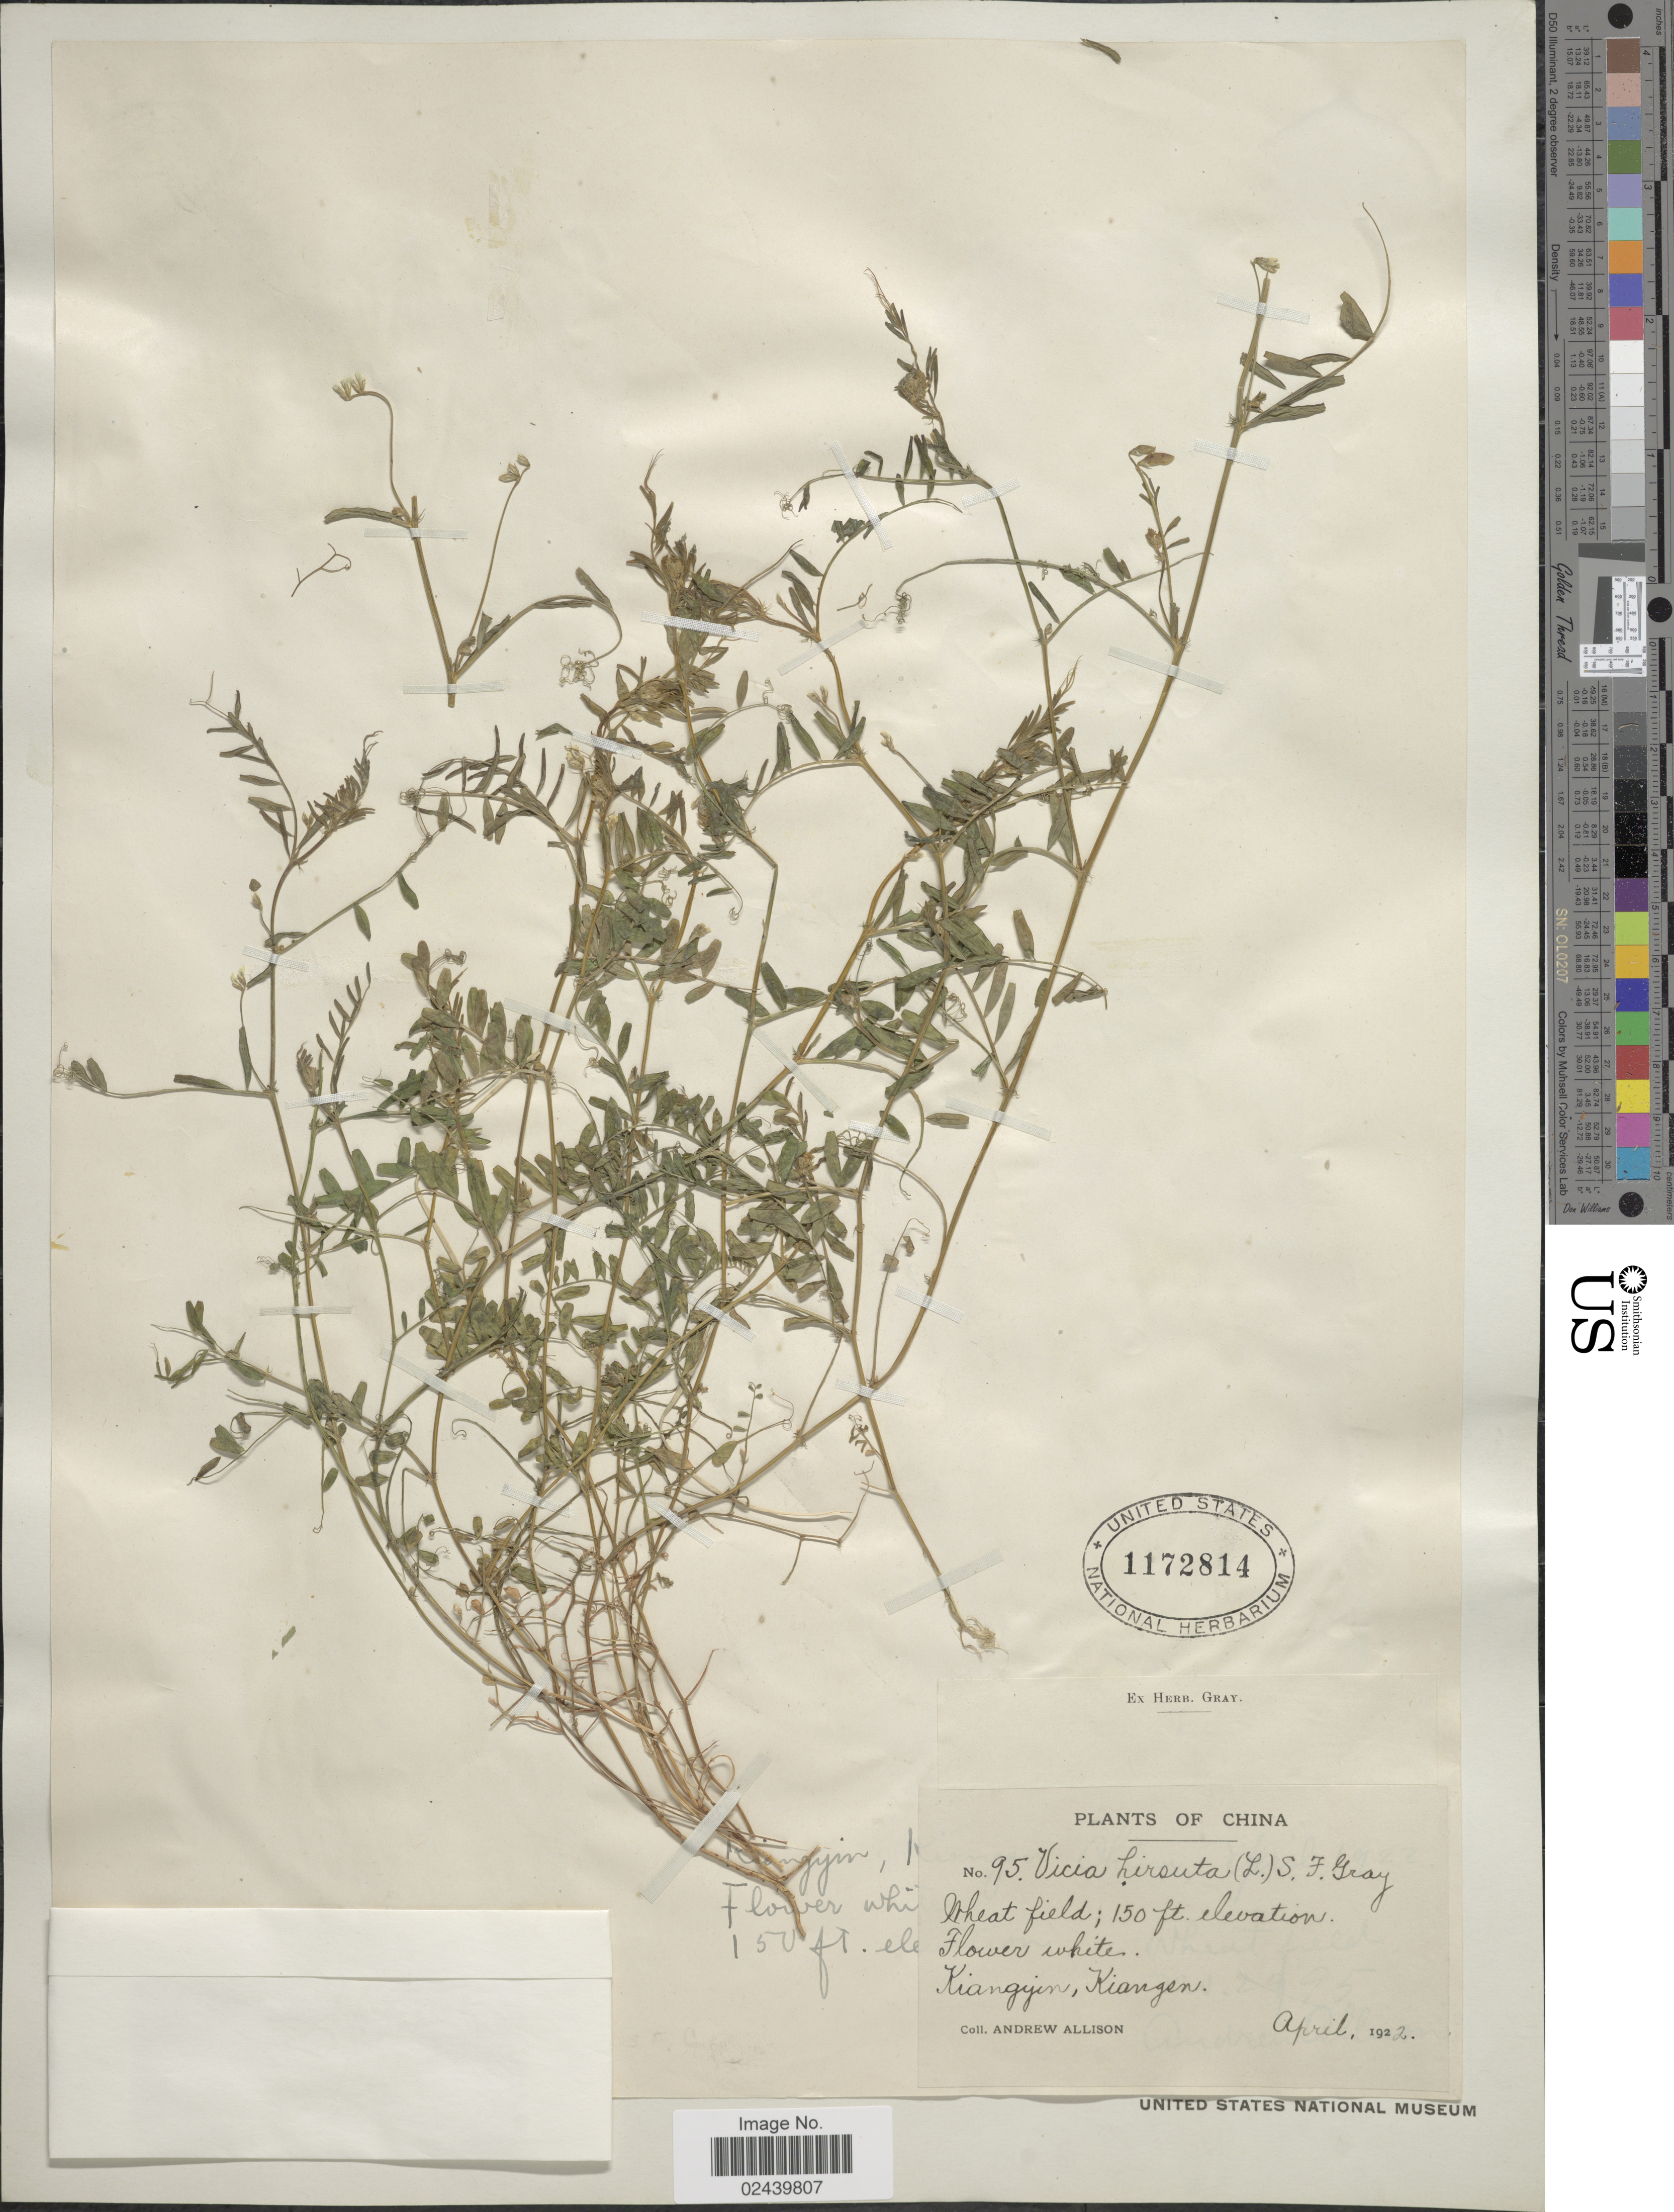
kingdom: Plantae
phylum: Tracheophyta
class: Magnoliopsida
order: Fabales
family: Fabaceae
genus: Vicia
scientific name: Vicia hirsuta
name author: (L.) A. Gray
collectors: A. Allison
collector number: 95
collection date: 1922-04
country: China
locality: Kiangyin, Kiangen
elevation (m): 46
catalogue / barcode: US 1172814